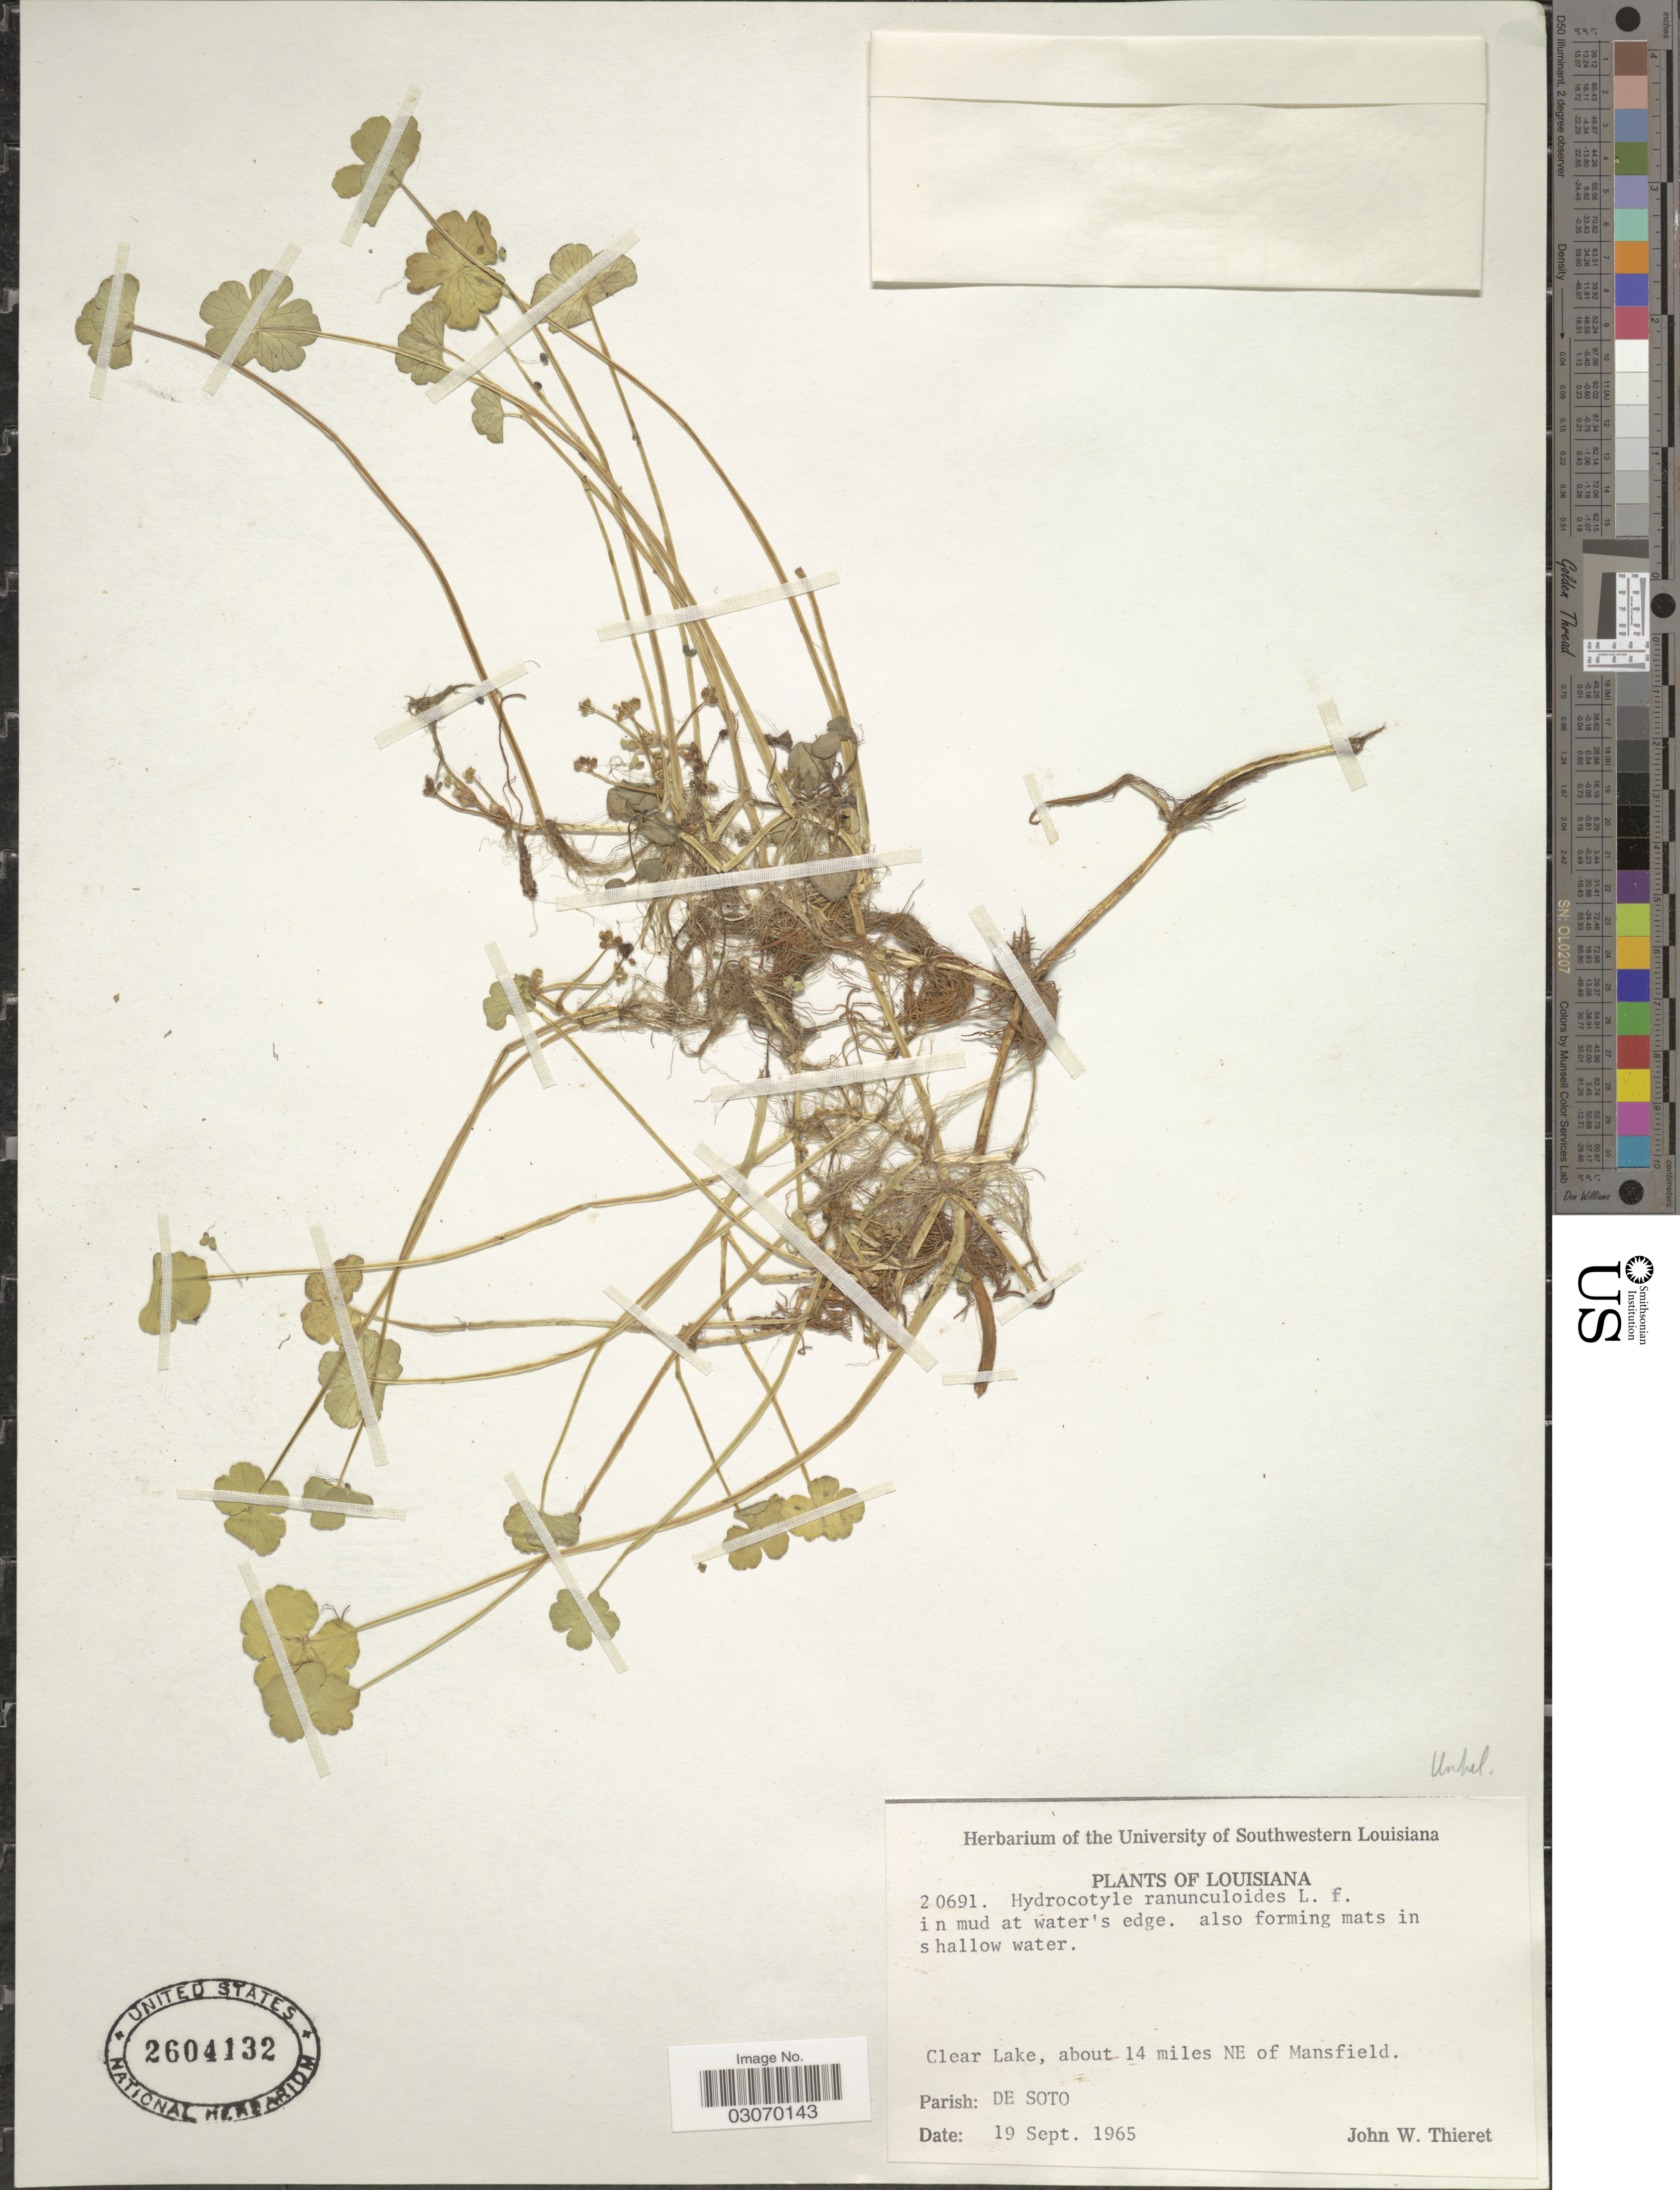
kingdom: Plantae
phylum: Tracheophyta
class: Magnoliopsida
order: Apiales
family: Araliaceae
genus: Hydrocotyle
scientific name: Hydrocotyle ranunculoides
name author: L. f.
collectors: J. W. Thieret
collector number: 20691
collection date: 1965-09-19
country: United States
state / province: Louisiana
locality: Clear Lake, about 14 miles NE of Mansfield. Parish: De Soto.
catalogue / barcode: US 2604132